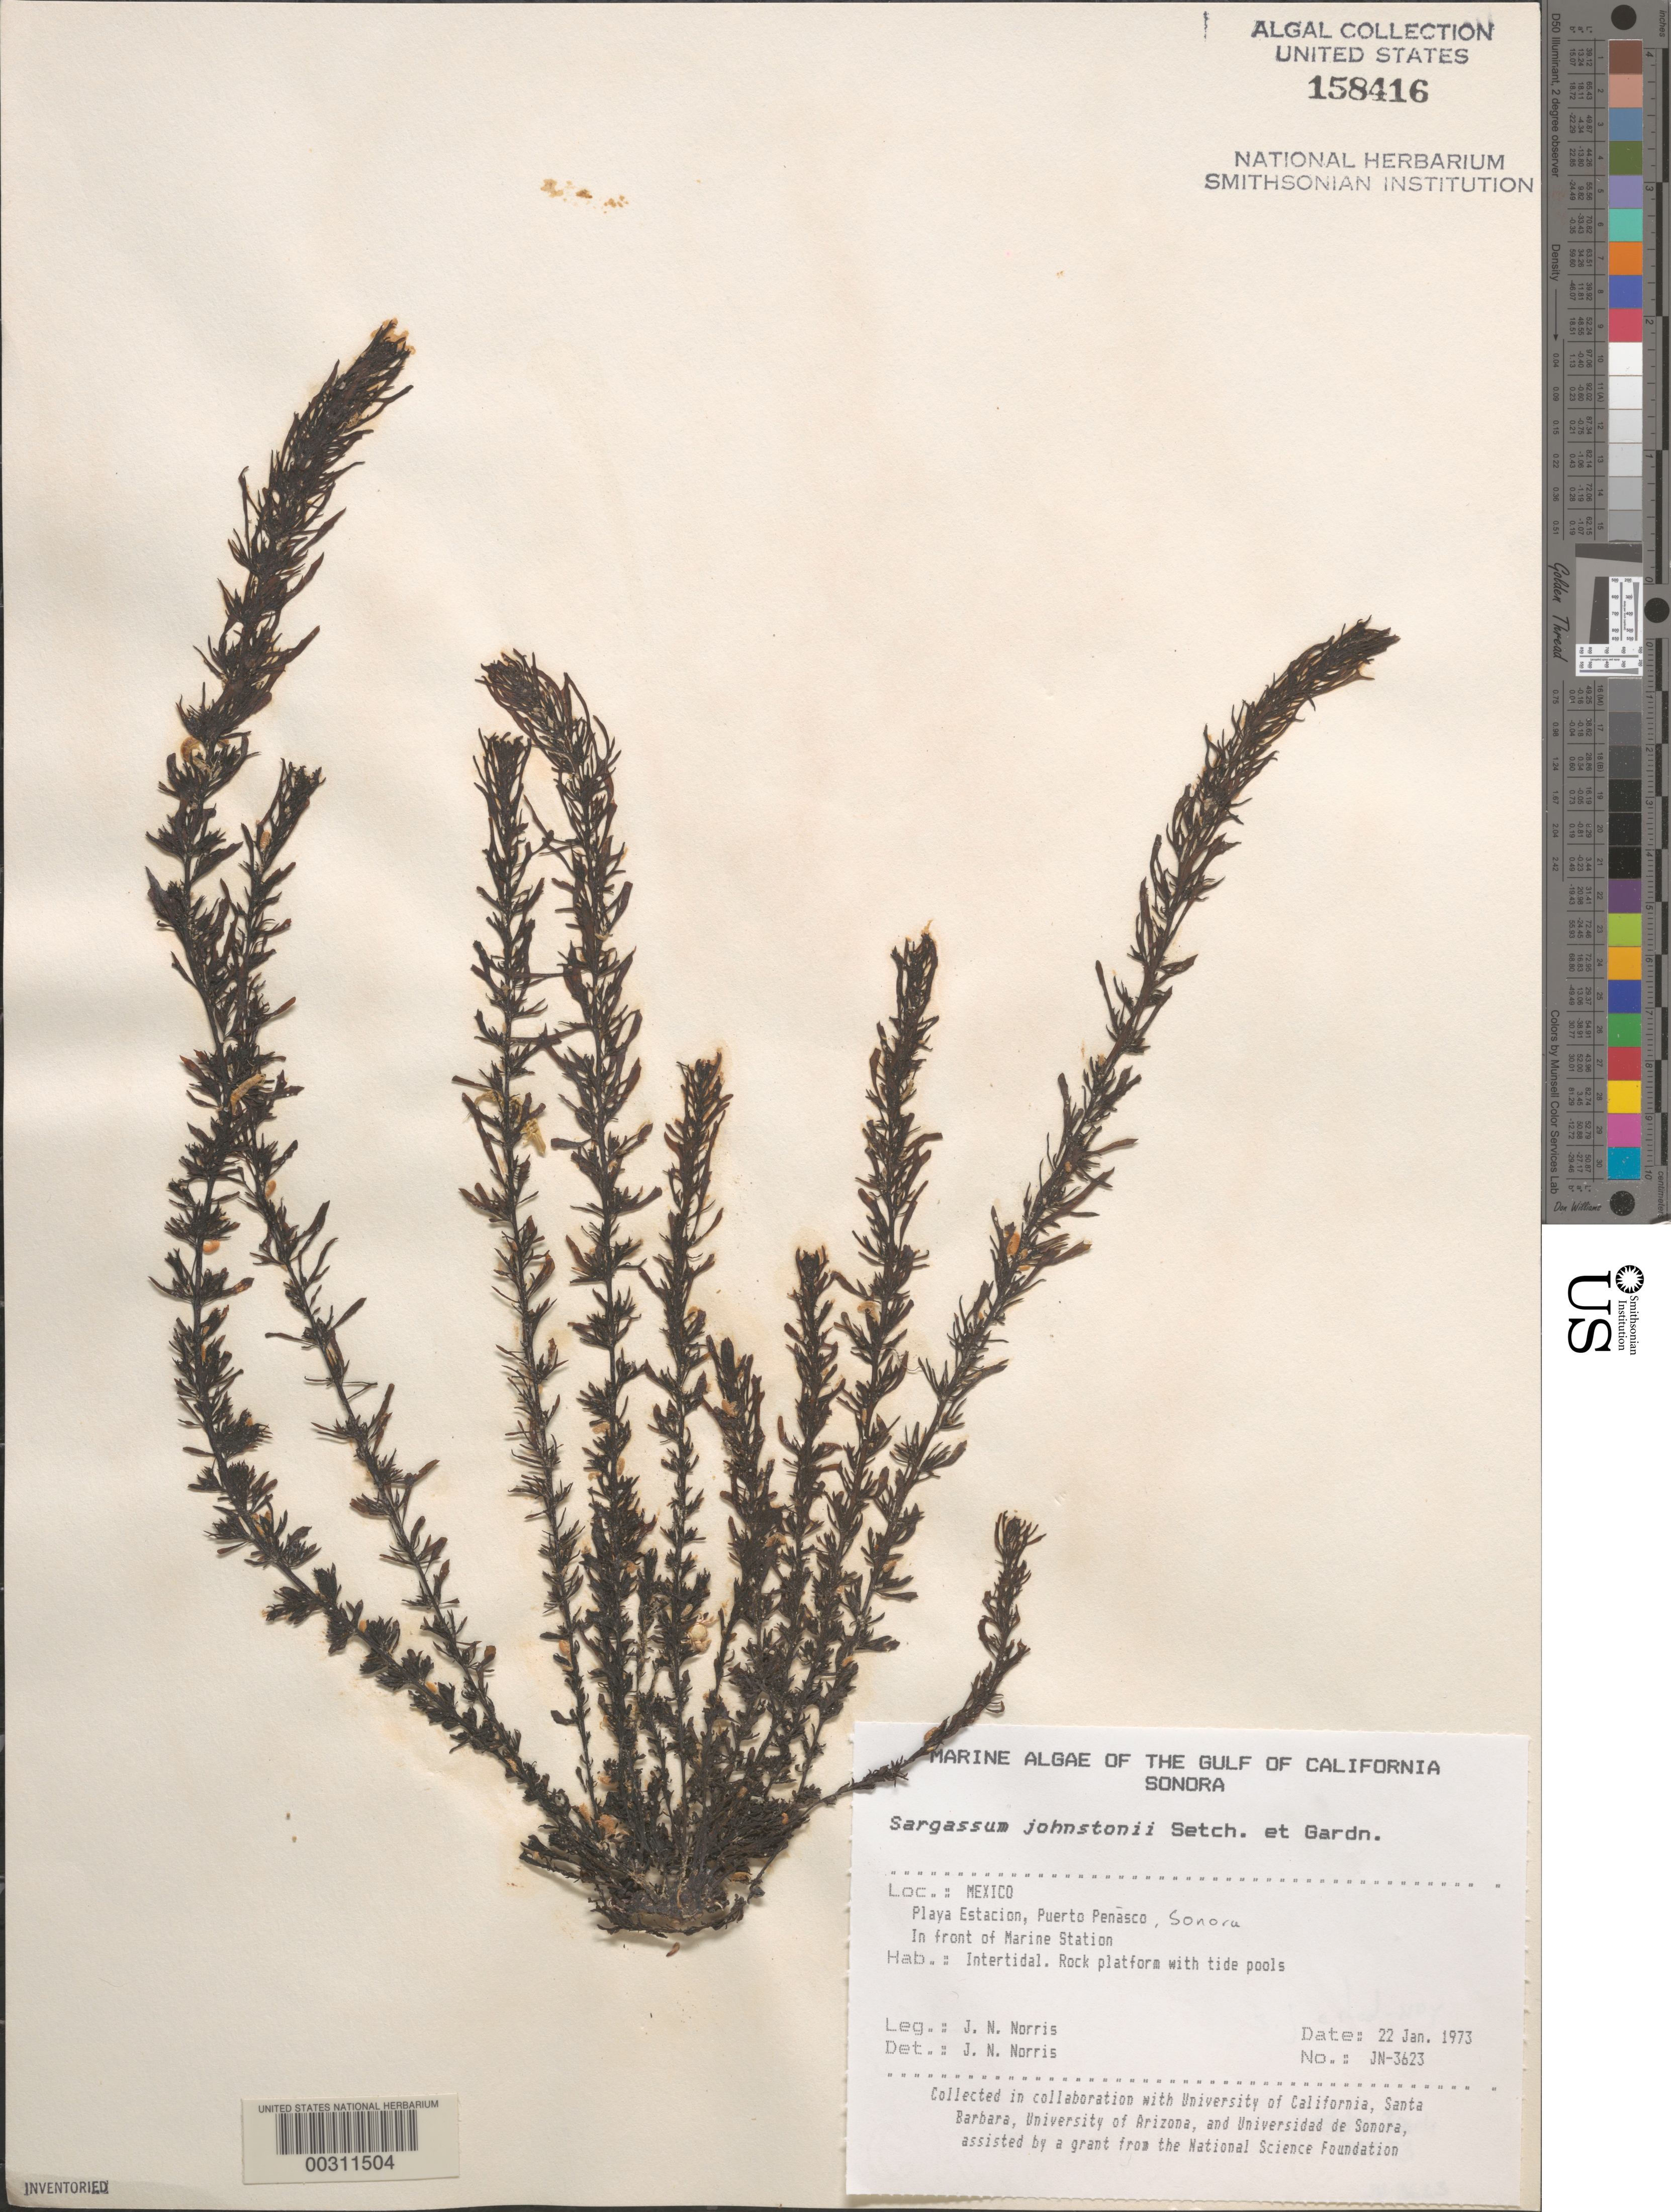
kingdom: Chromista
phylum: Ochrophyta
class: Phaeophyceae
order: Fucales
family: Sargassaceae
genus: Sargassum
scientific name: Sargassum johnstonii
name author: Setchell & N.L. Gardner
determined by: Norris, James N.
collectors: J. N. Norris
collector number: JN-3623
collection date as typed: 22 Jan 1973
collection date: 1973-01-22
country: Mexico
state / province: Sonora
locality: Playa Estacion, Puerto Penasco, marine station shore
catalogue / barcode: US 158416